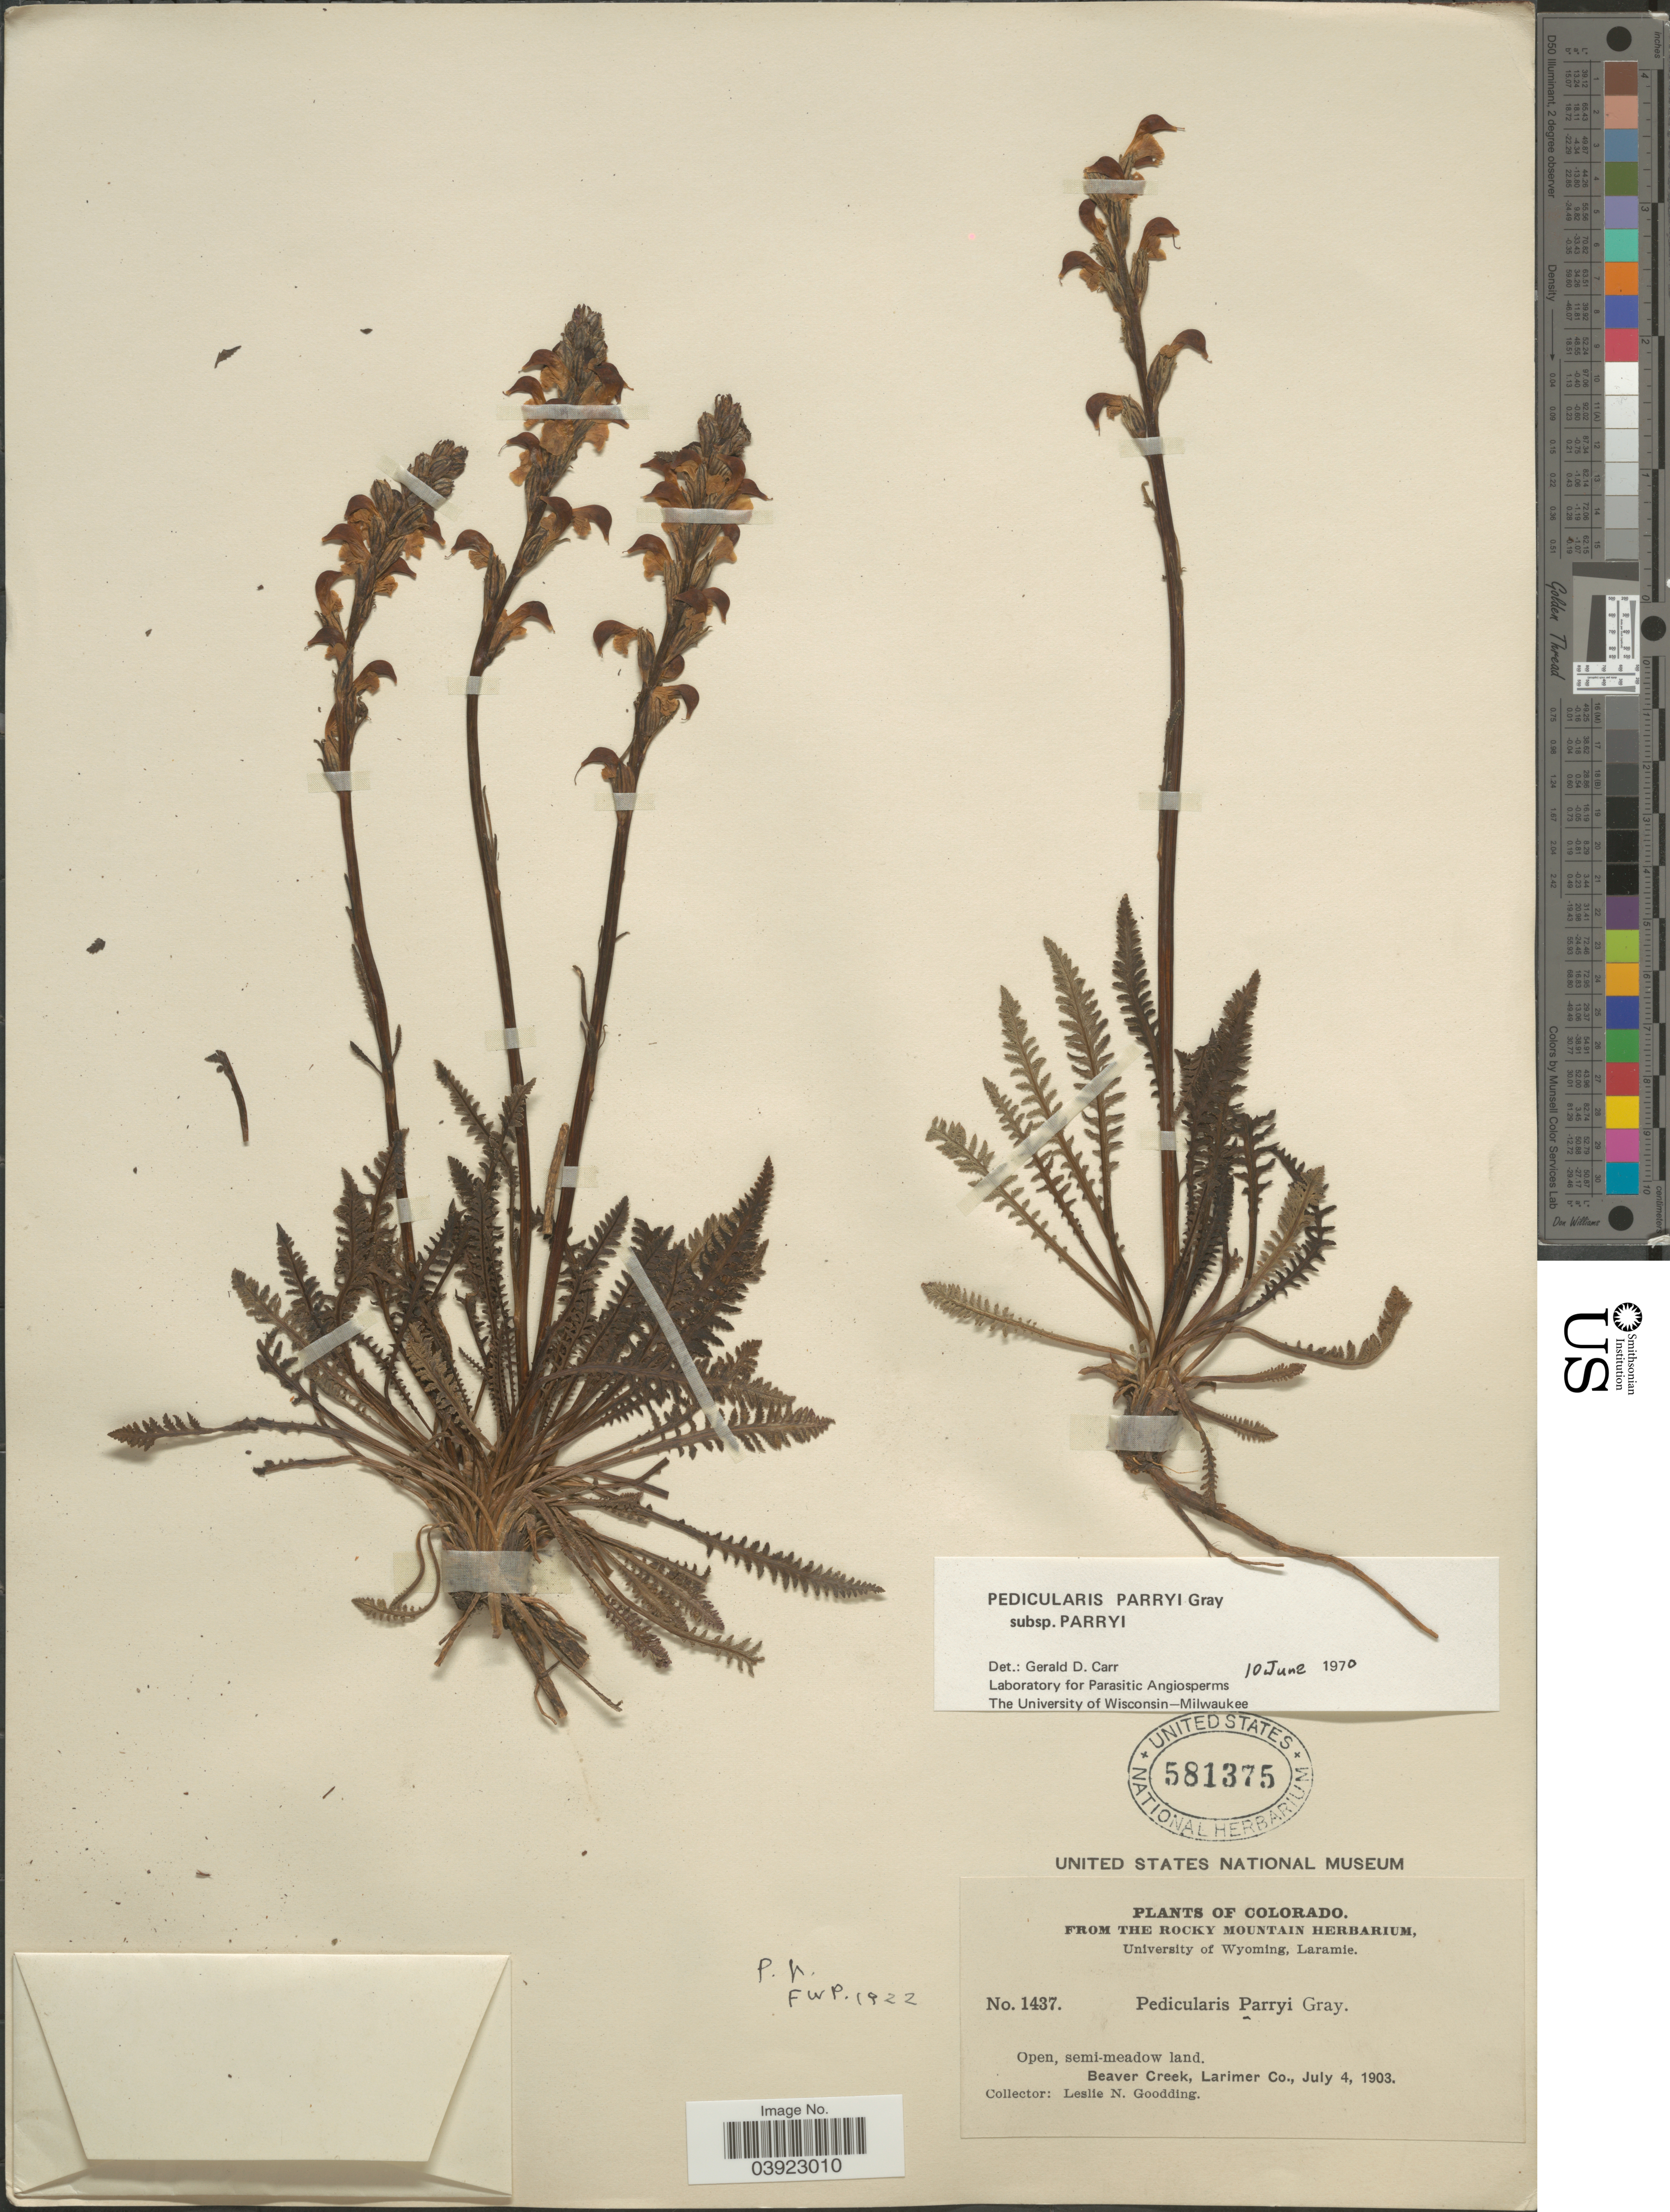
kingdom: Plantae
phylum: Tracheophyta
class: Magnoliopsida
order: Lamiales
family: Orobanchaceae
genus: Pedicularis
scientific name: Pedicularis parryi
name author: A. Gray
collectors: L. N. Goodding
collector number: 1437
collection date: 1903-07-04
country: United States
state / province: Colorado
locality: Beaver Creek, Larimer Co.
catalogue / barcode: US 581375